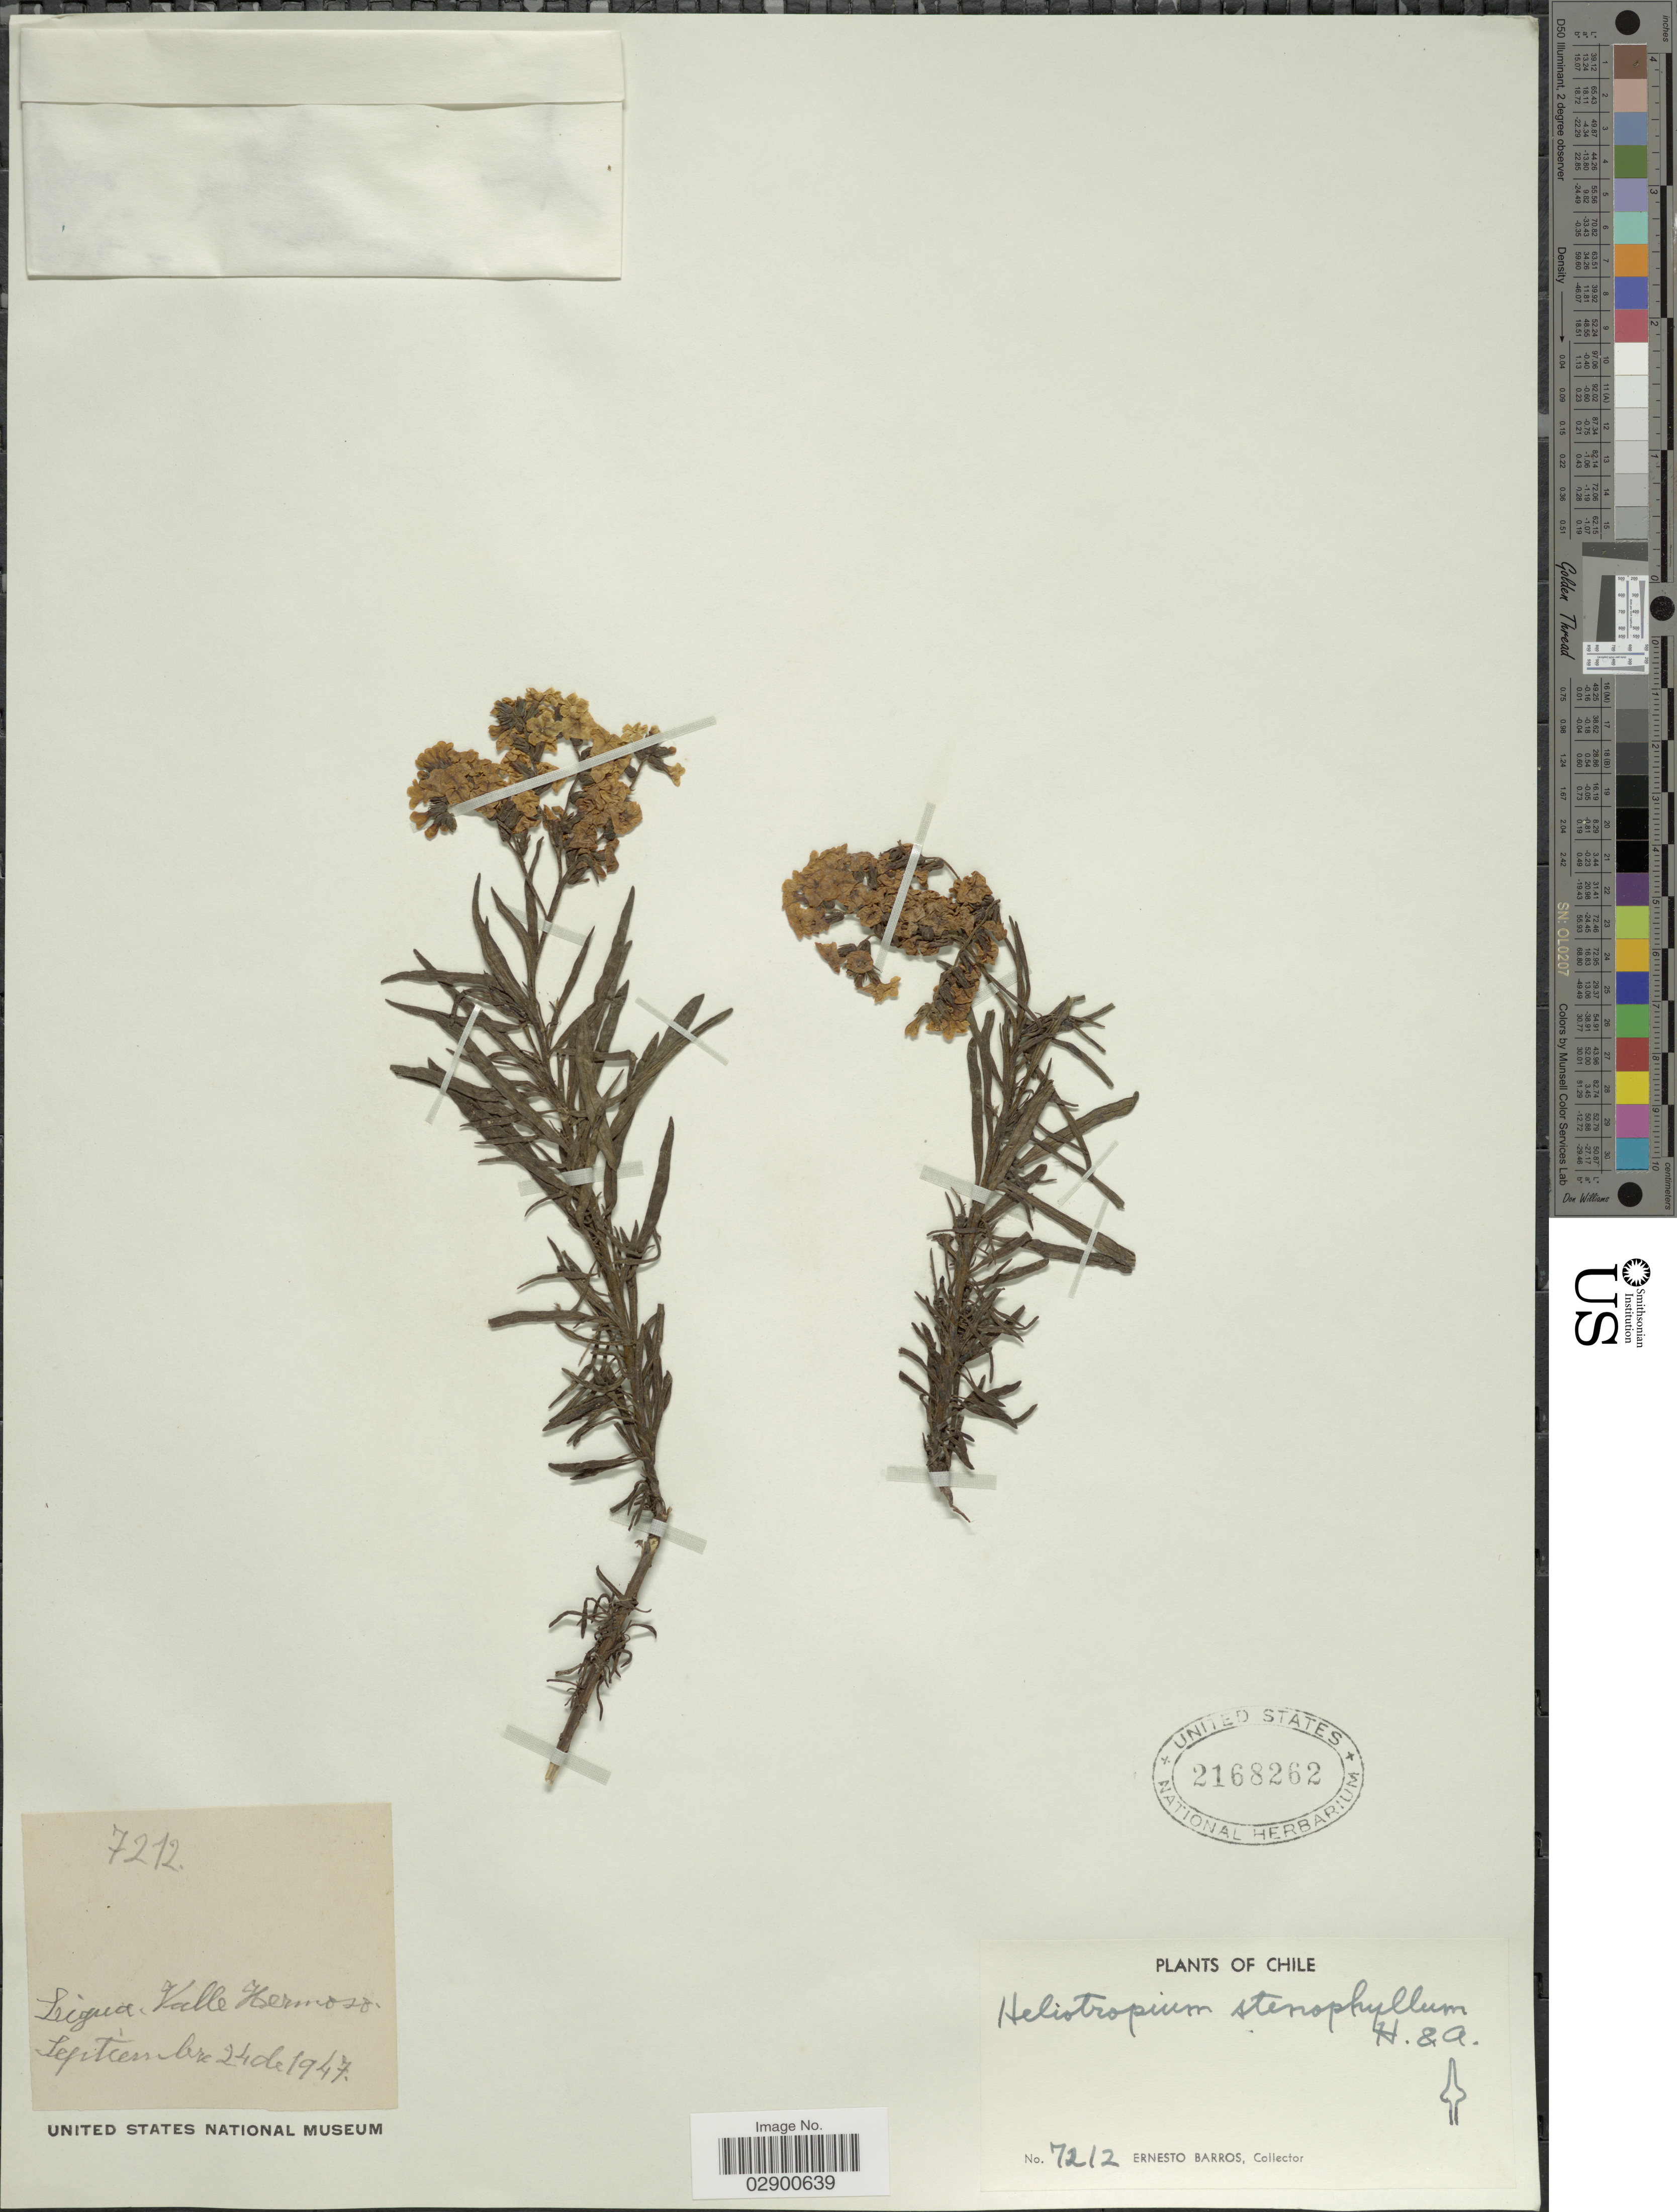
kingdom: Plantae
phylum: Tracheophyta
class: Magnoliopsida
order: Boraginales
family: Heliotropiaceae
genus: Heliotropium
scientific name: Heliotropium stenophyllum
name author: Hook. & Arn.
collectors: E. Barros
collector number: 7212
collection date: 1947-09-24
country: Chile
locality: Ligua, Valle Hermoso.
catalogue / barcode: US 2168262